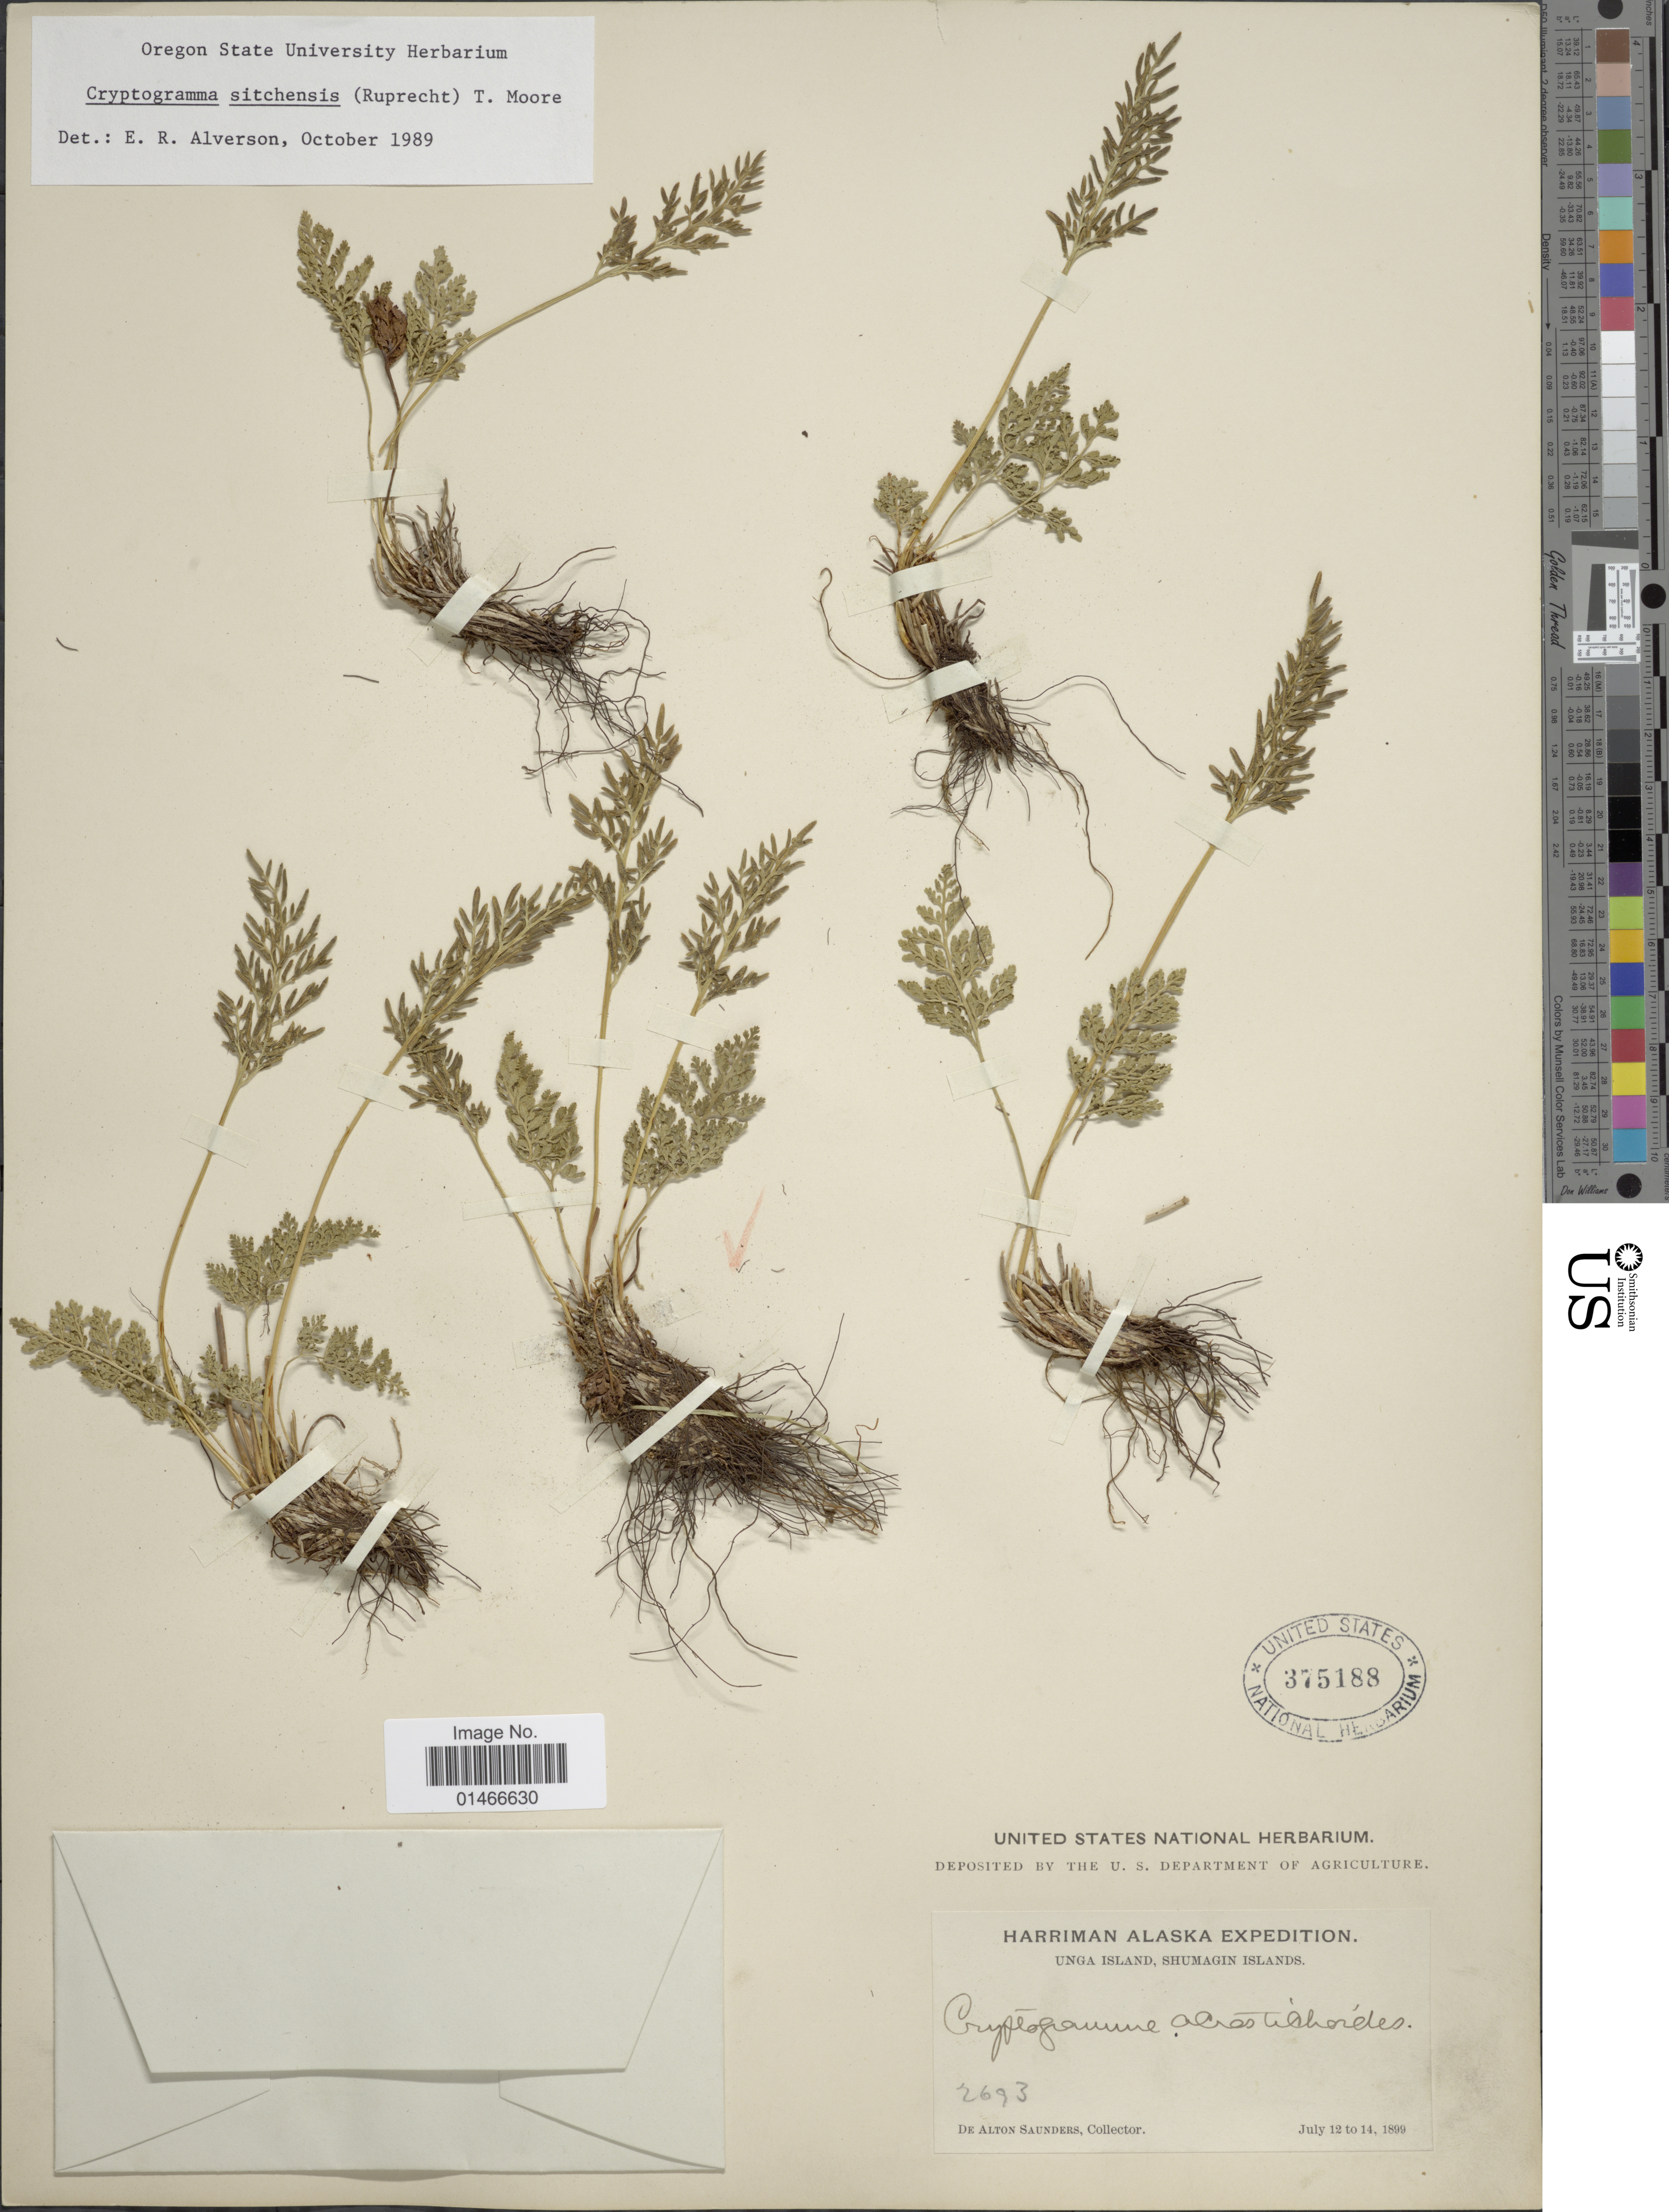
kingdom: Plantae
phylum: Tracheophyta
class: Polypodiopsida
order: Polypodiales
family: Pteridaceae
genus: Cryptogramma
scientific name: Cryptogramma sitchensis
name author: (Rupr.) T. Moore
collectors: D. A. Saunders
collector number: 2693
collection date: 1899-07-12/1899-07-14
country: United States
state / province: Alaska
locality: Unga Island, Shumagin Islands.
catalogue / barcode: US 375188